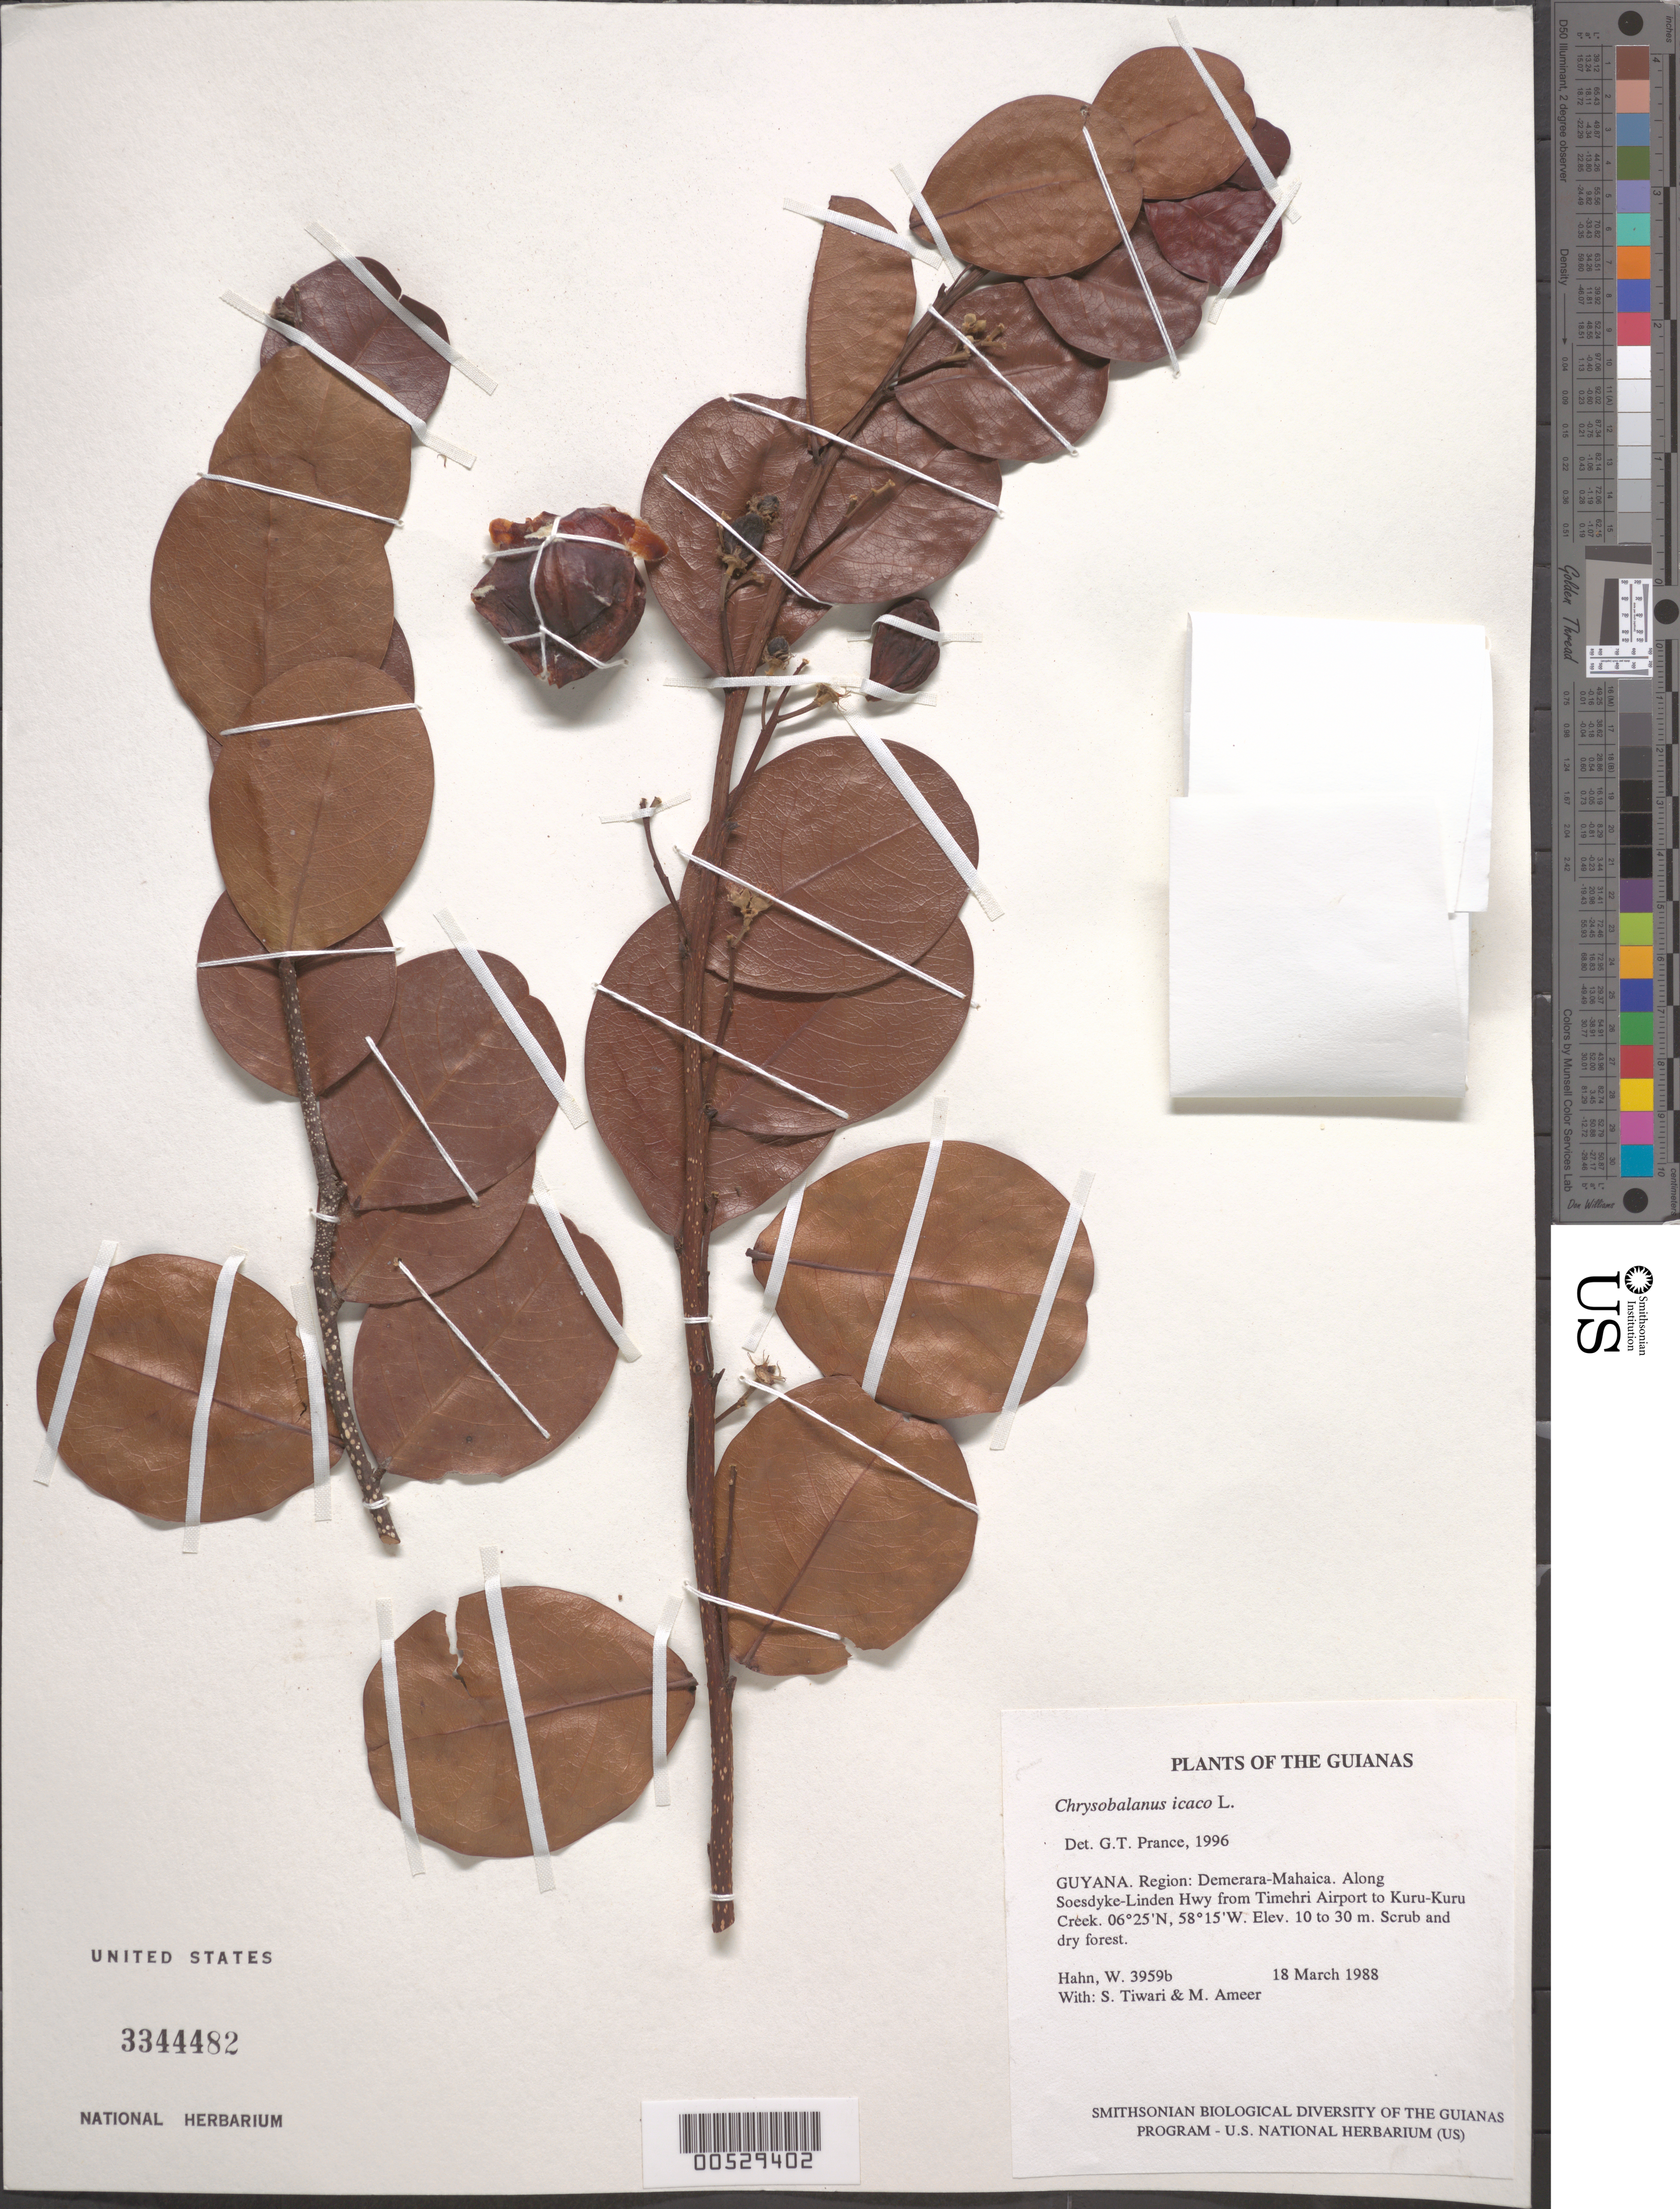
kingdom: Plantae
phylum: Tracheophyta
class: Magnoliopsida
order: Malpighiales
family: Chrysobalanaceae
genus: Chrysobalanus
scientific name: Chrysobalanus icaco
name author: L.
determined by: Prance, G. T.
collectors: W. Hahn, S. Tiwari & M. Ameer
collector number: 3959 b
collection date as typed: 18 March 1988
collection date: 1988-03-18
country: Guyana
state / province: Demerara-Mahaica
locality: Along Soesdyke-Linden Hwy from Timehri Airport to Kuru-Kuru Creek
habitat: Scrub and dry forest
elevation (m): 10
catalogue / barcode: US 3344482